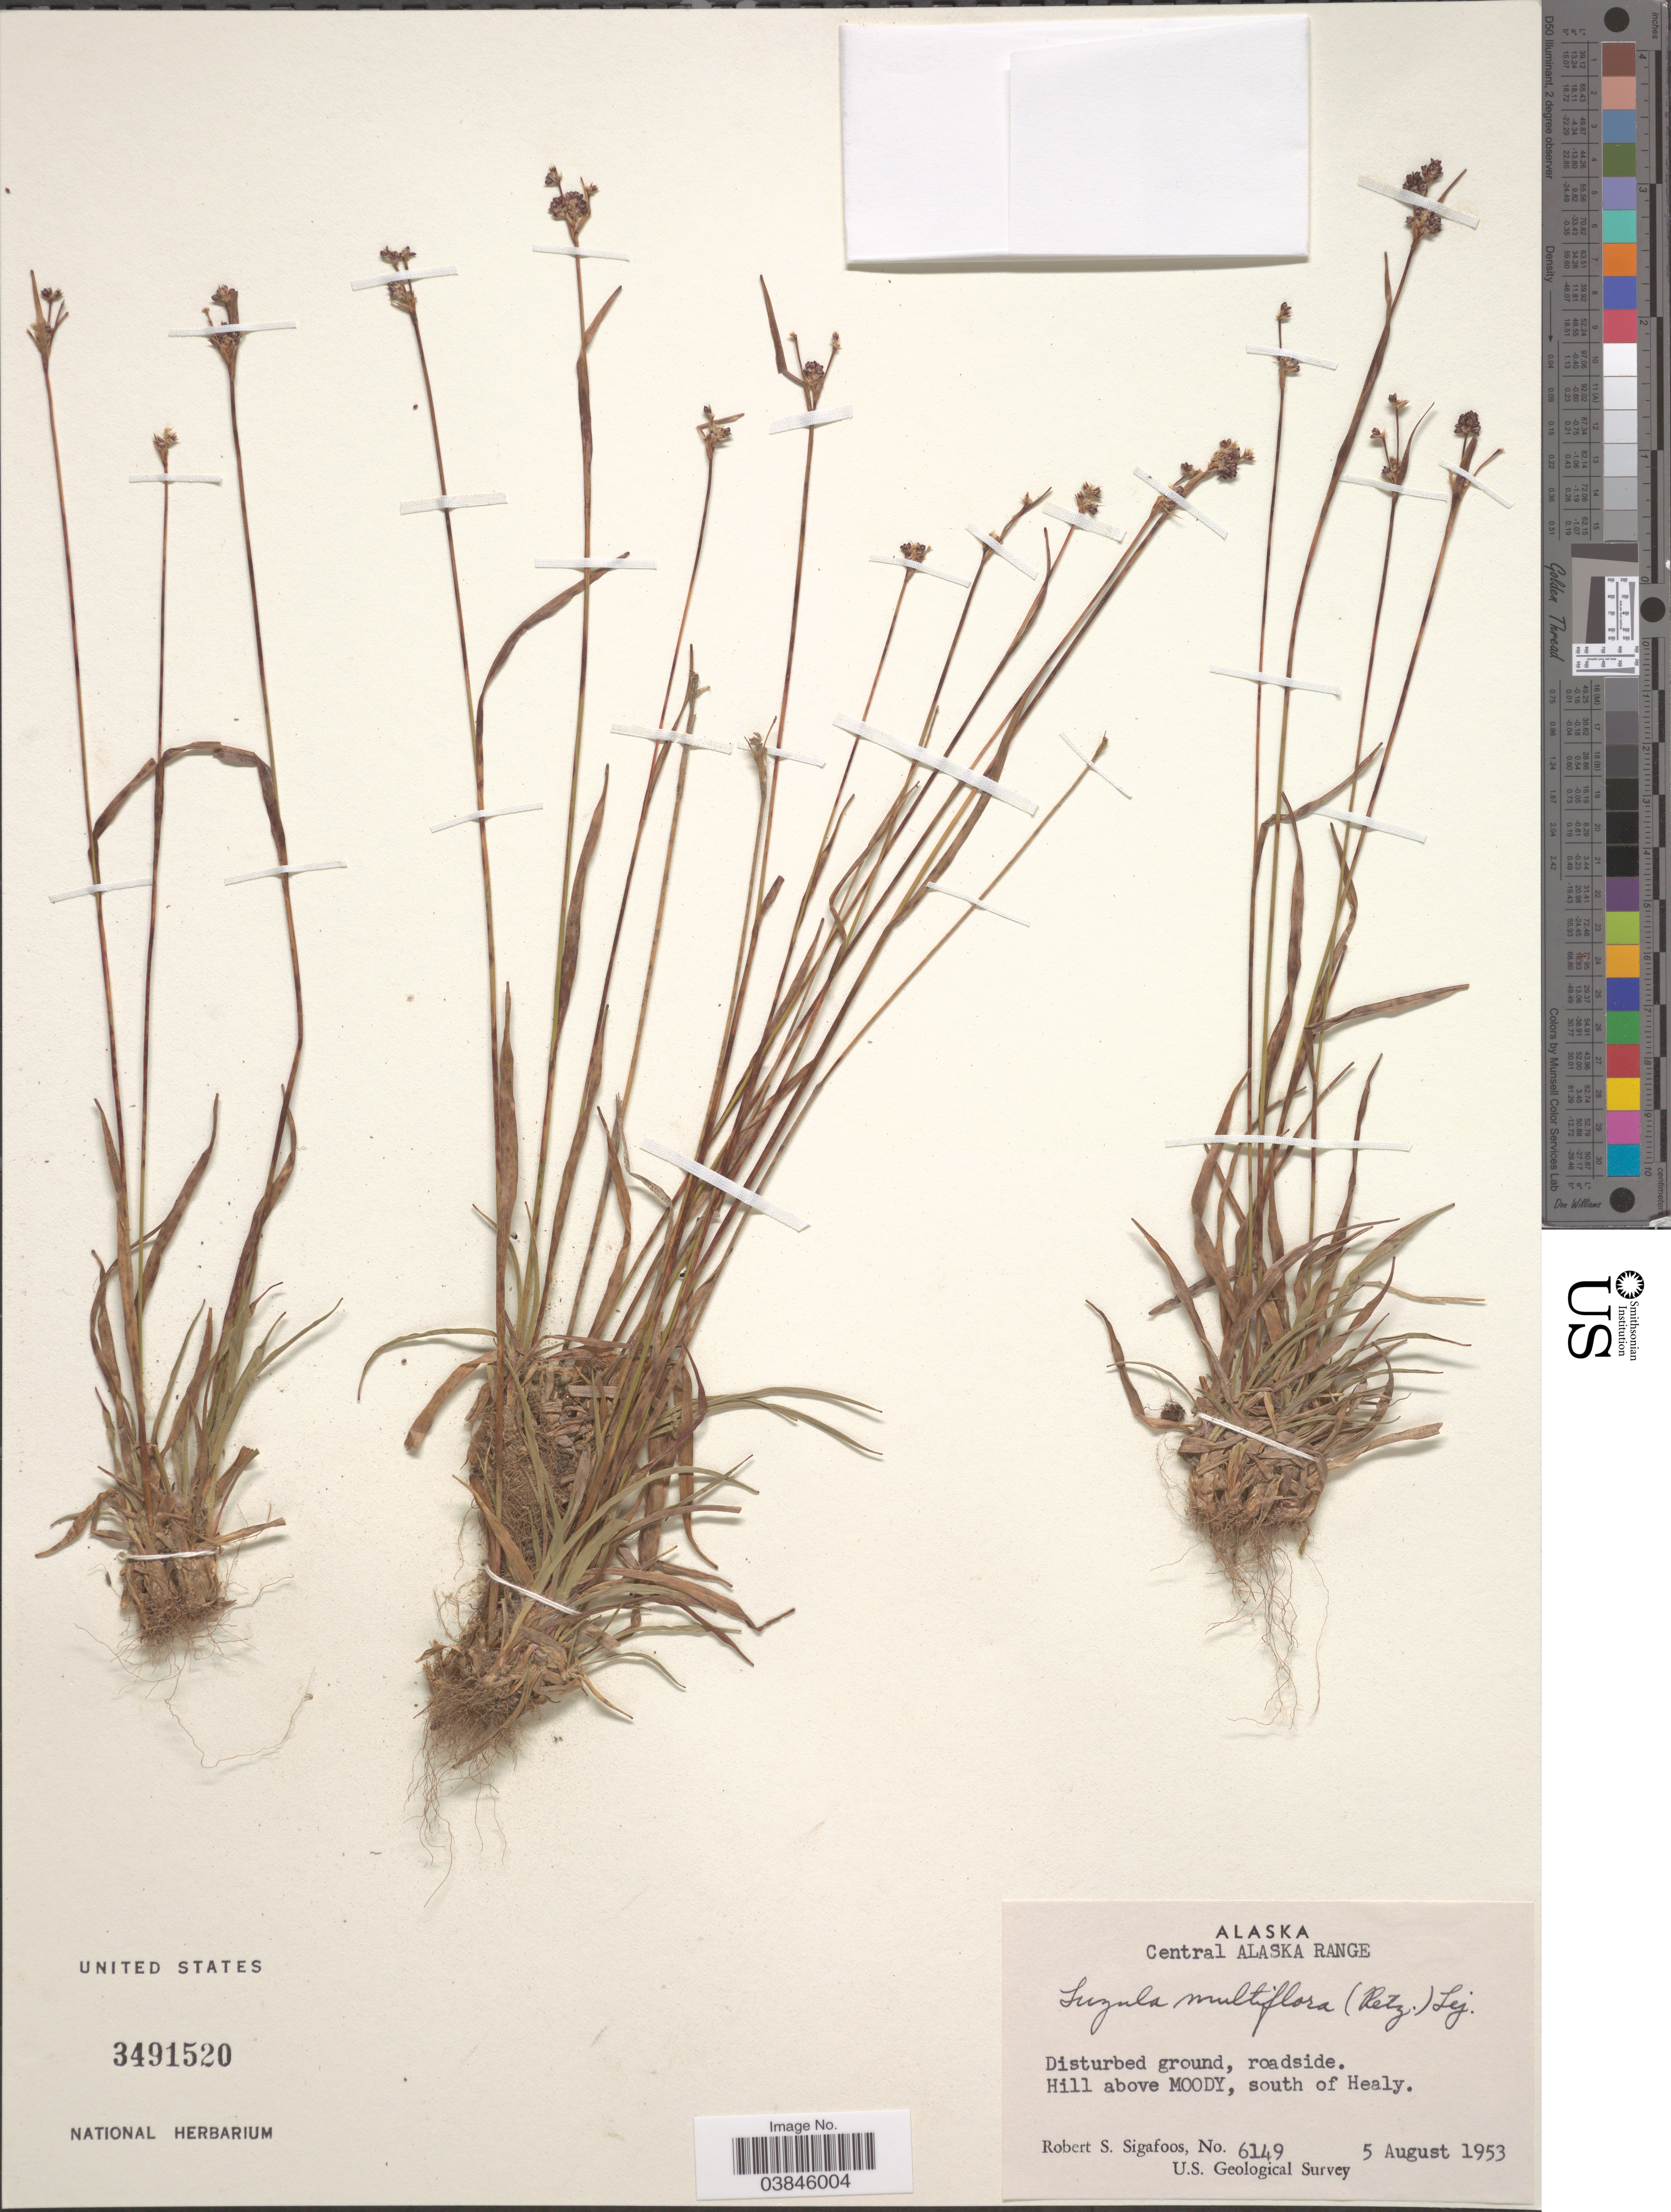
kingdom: Plantae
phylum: Tracheophyta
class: Liliopsida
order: Poales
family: Juncaceae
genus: Luzula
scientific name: Luzula multiflora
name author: (Ehrh.) Lej.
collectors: R. Sigafoos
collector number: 6149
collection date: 1953-08-05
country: United States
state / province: Alaska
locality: Central Alaska Range. Hill above Moody, south of Healy.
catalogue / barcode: US 3491520